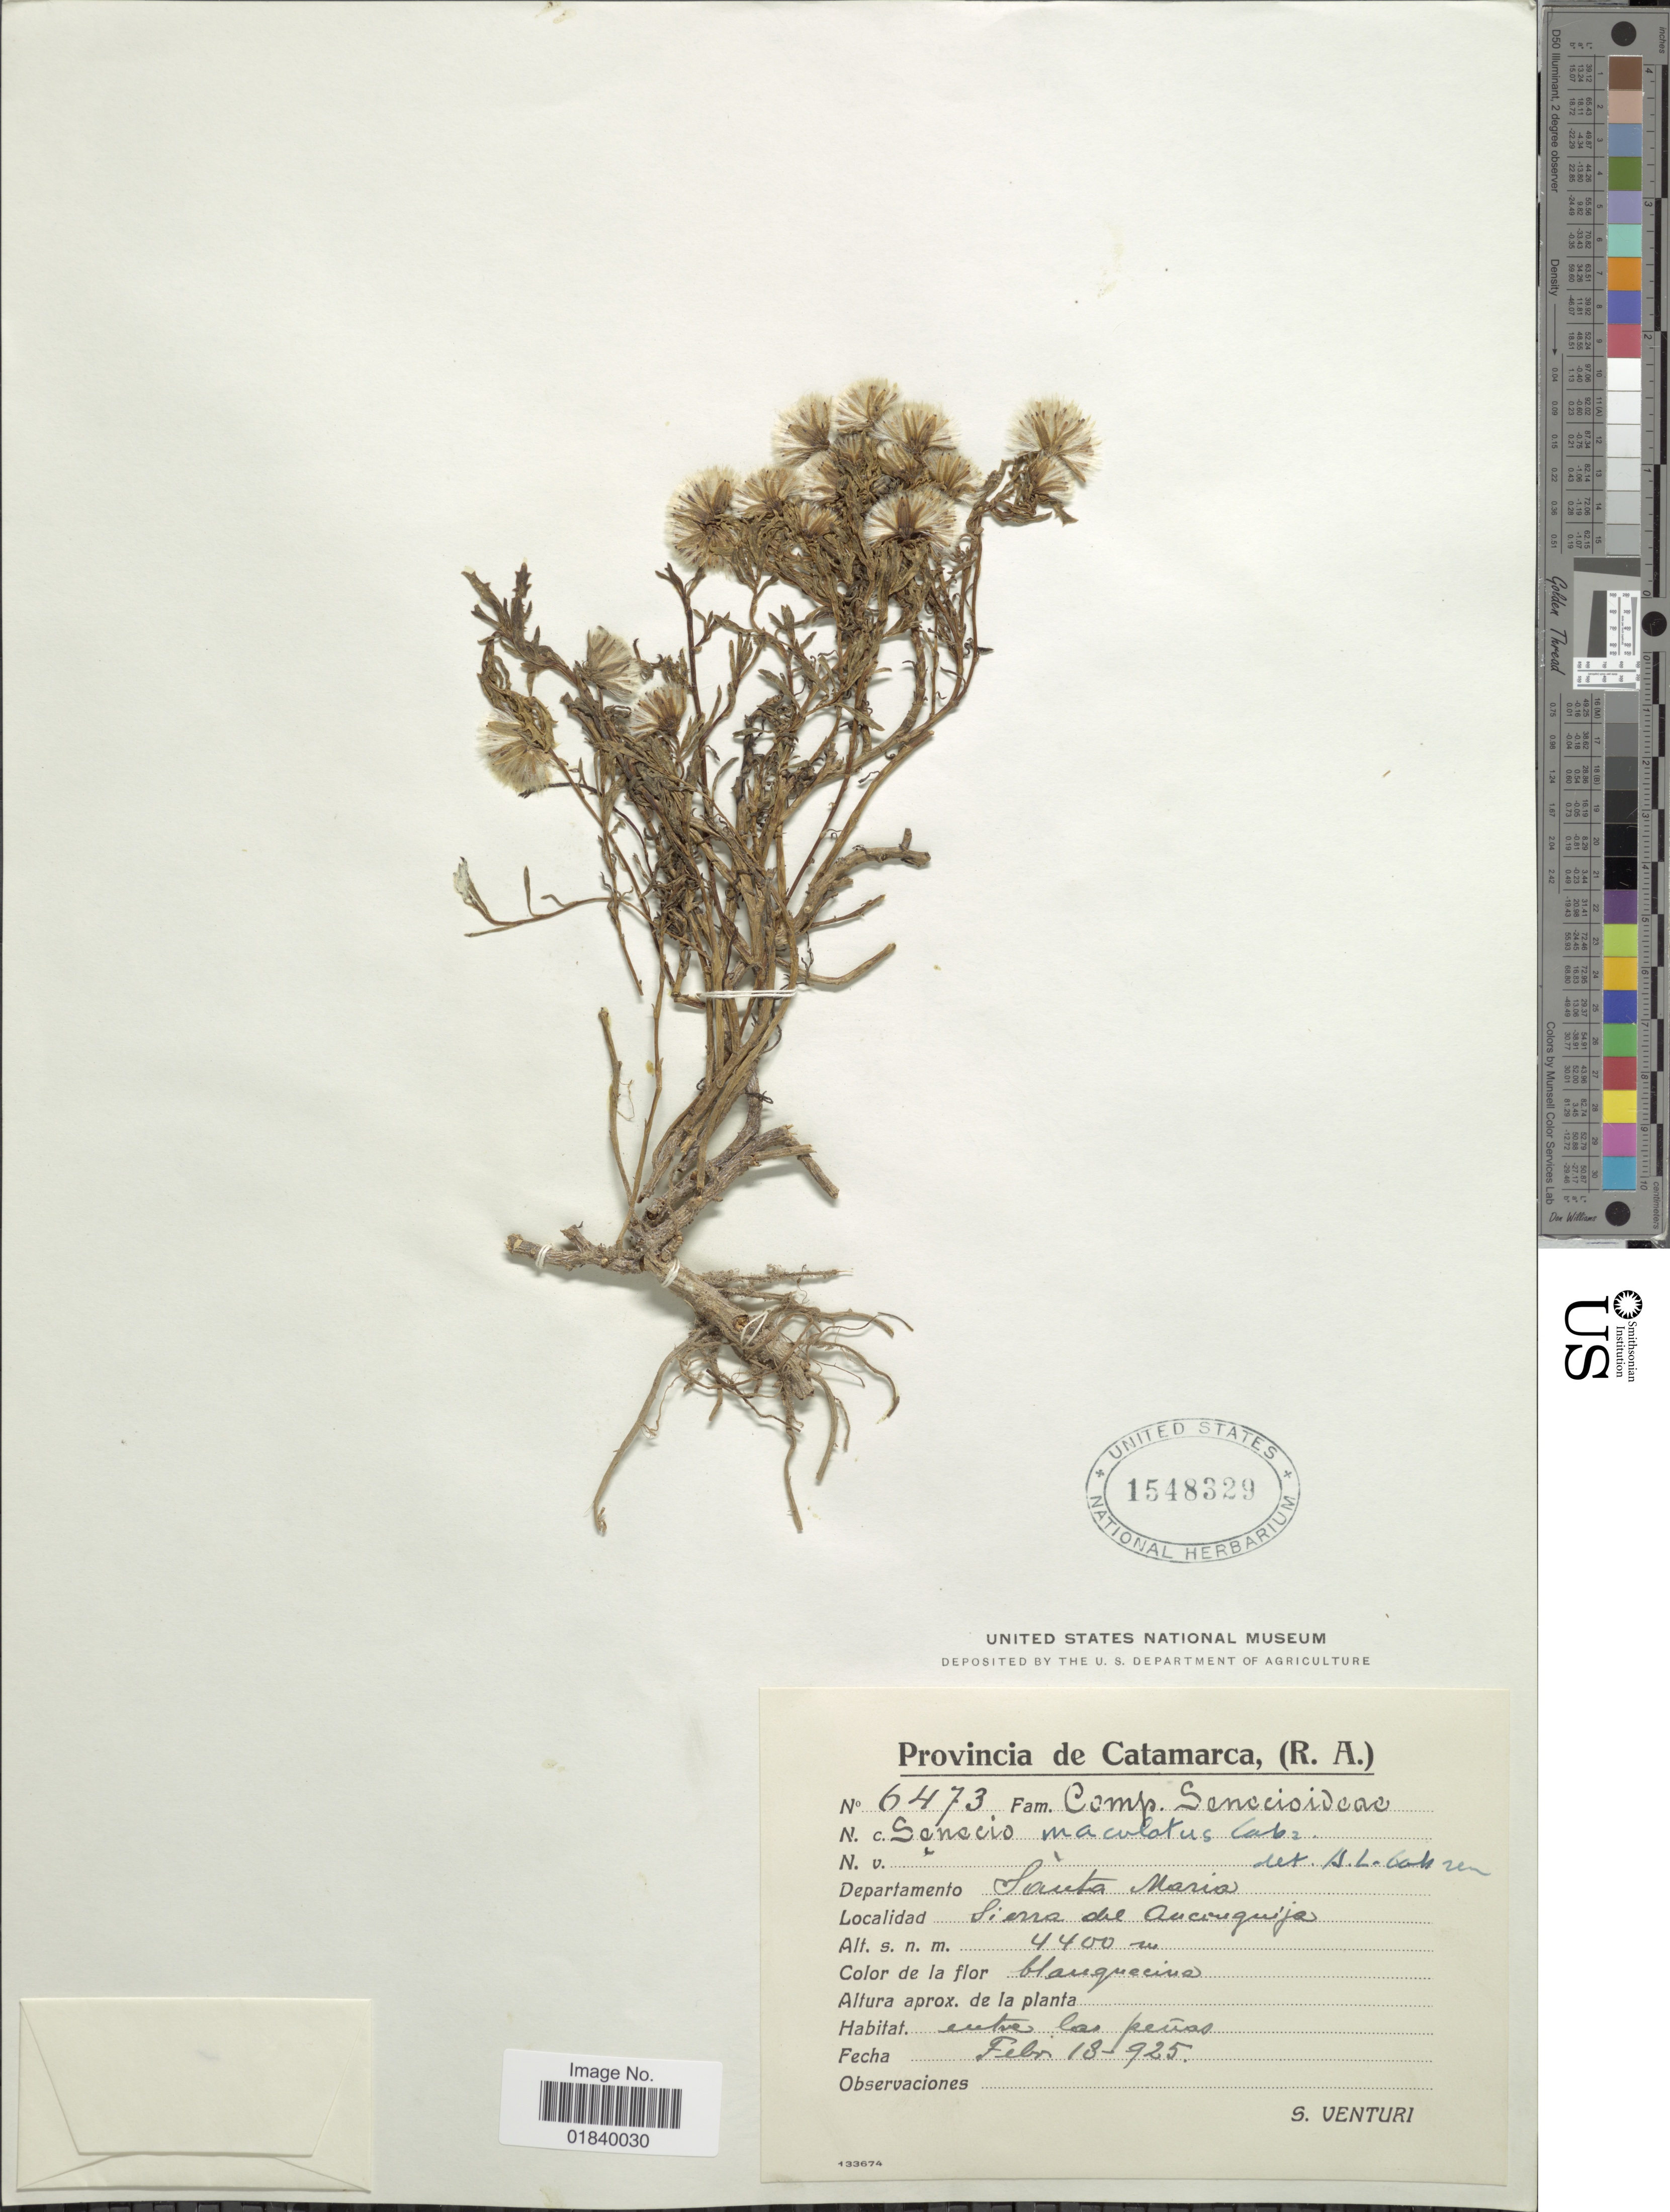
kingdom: Plantae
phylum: Tracheophyta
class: Magnoliopsida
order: Asterales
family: Asteraceae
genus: Senecio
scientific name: Senecio maculatus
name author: Cabrera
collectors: S. Venturi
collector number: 6473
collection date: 1925-02-18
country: Argentina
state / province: Catamarca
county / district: Santa Maria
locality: Sierra Aconquija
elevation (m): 4400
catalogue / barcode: US 1548329